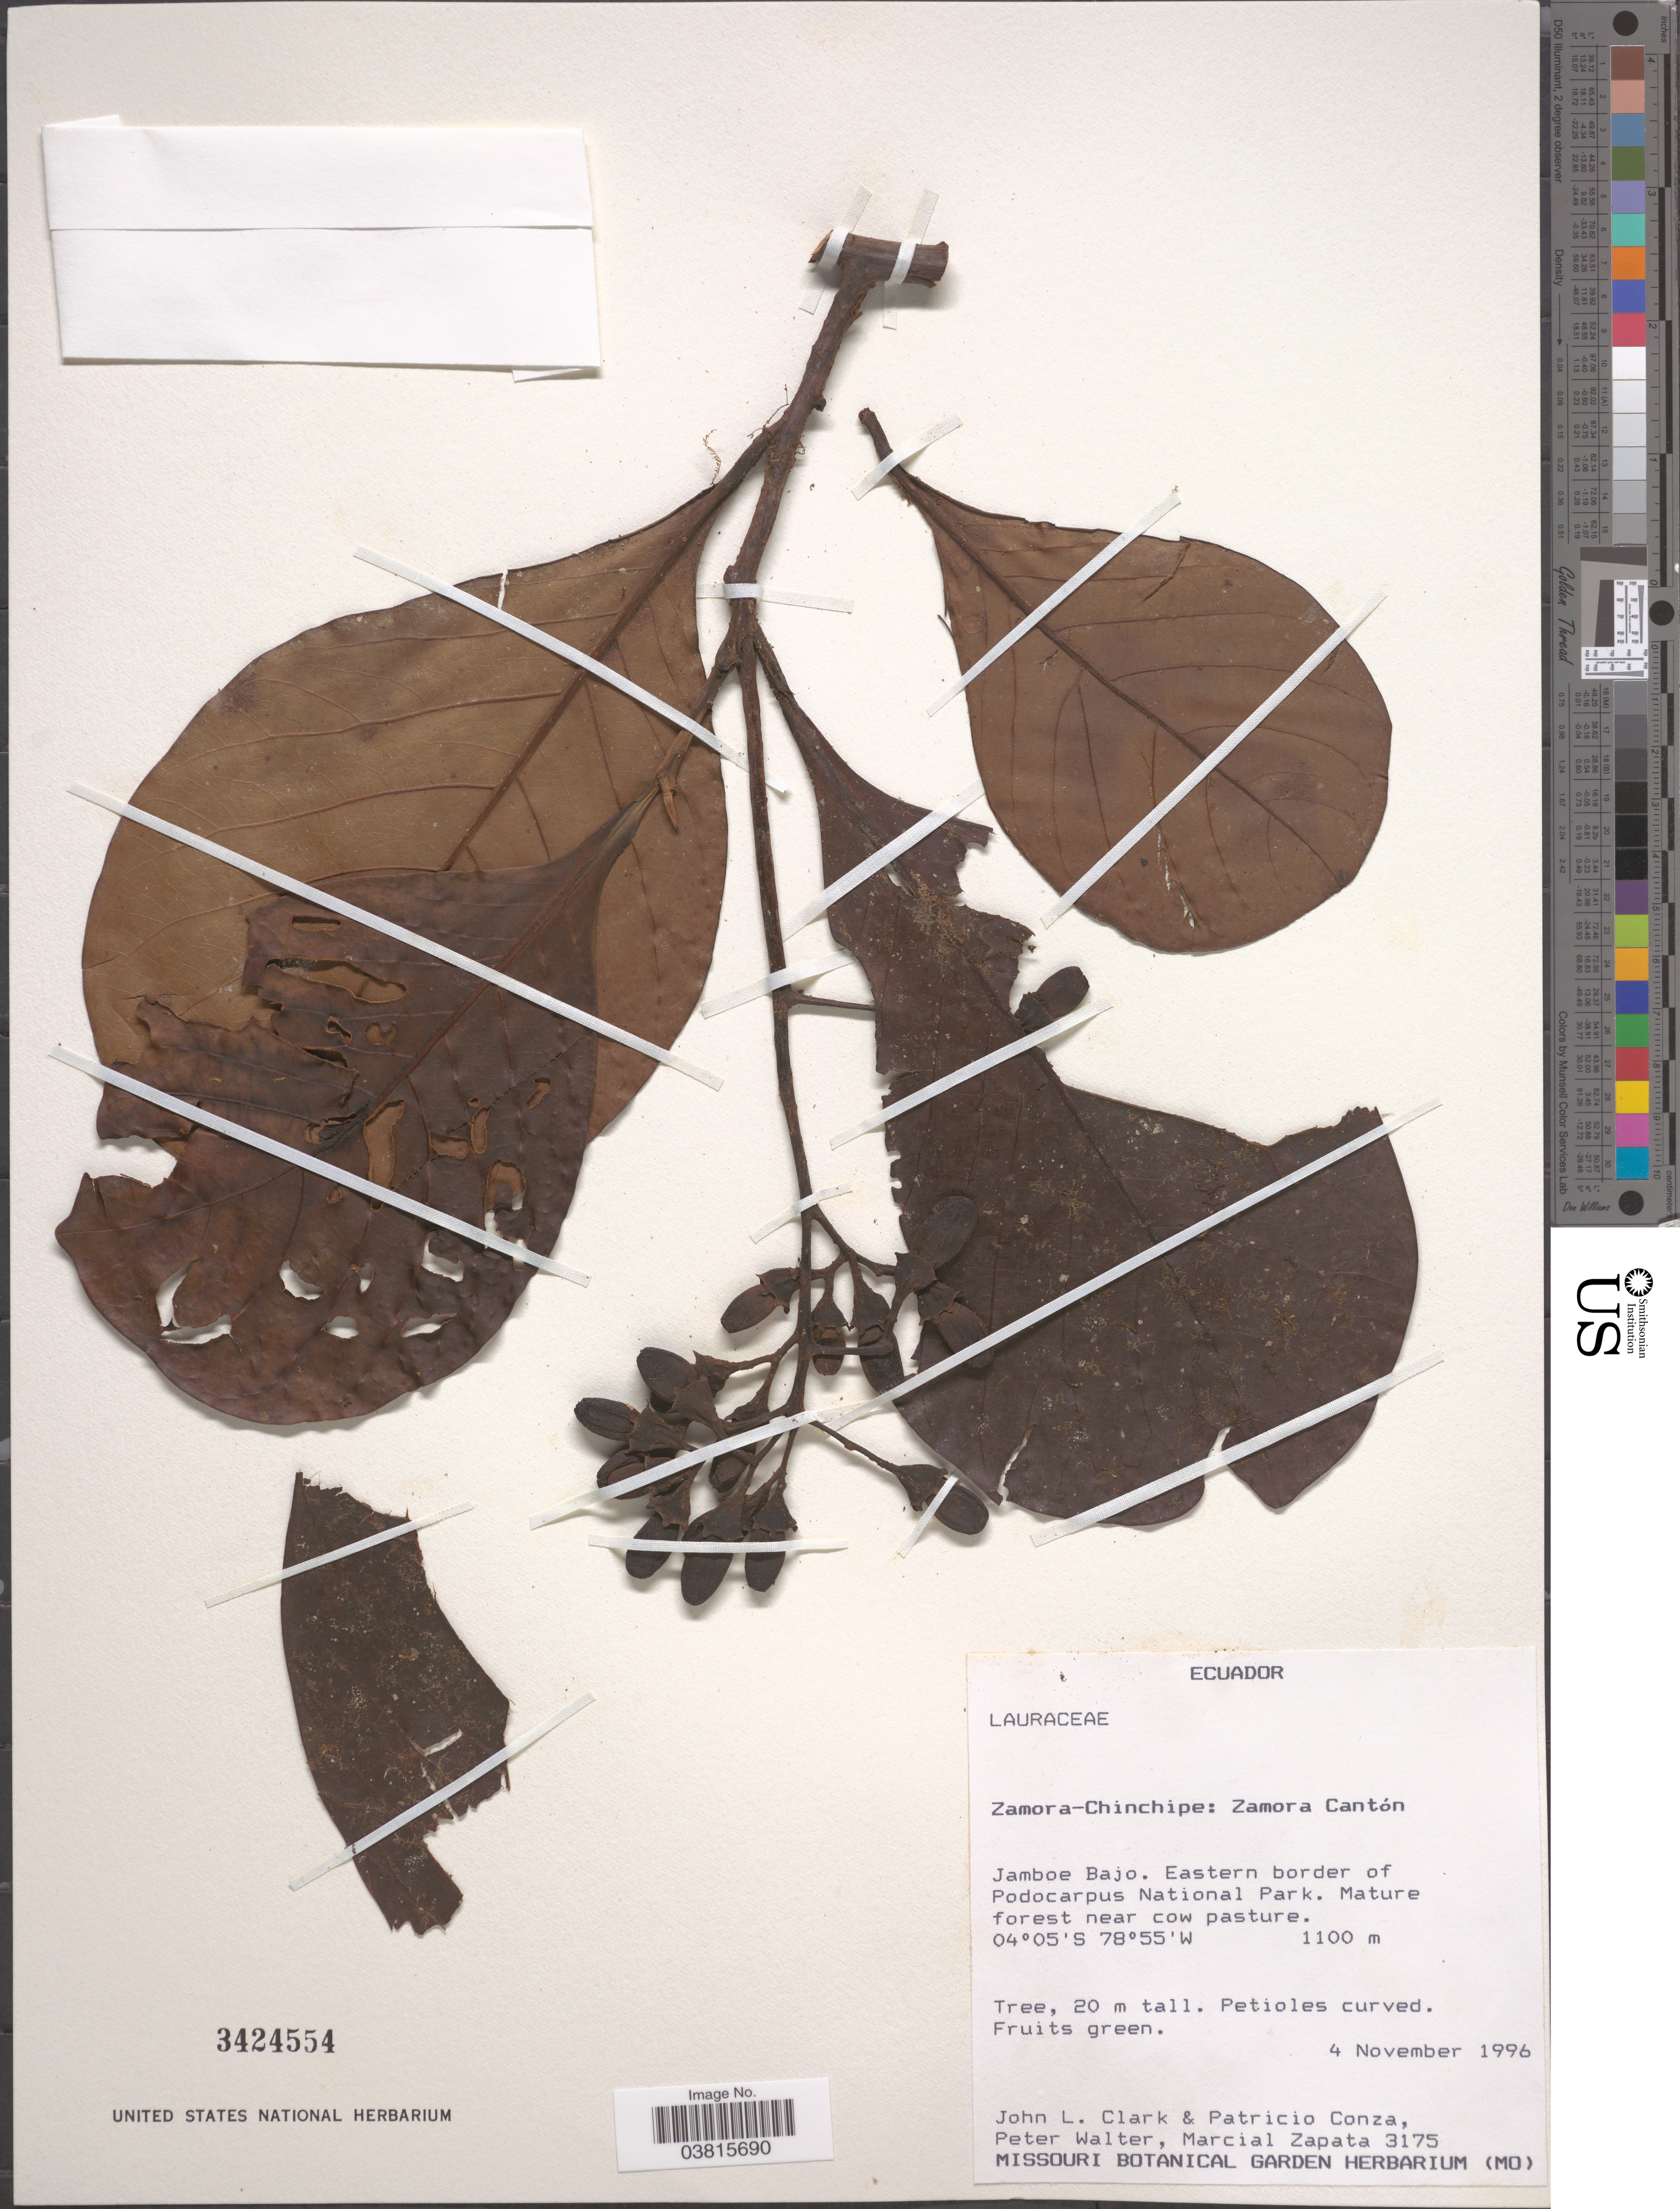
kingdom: Plantae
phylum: Tracheophyta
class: Magnoliopsida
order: Laurales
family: Lauraceae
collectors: J. L. Clark, P. Conza, P. Walter & M. Zapata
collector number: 3175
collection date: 1996-11-04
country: Ecuador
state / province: Zamora-Chinchipe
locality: Zamora Cantón. Jamboe Bajo. Eastern border of Podocarpus National Park. Mature forest near cow pasture.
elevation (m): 1100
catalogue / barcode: US 3424554